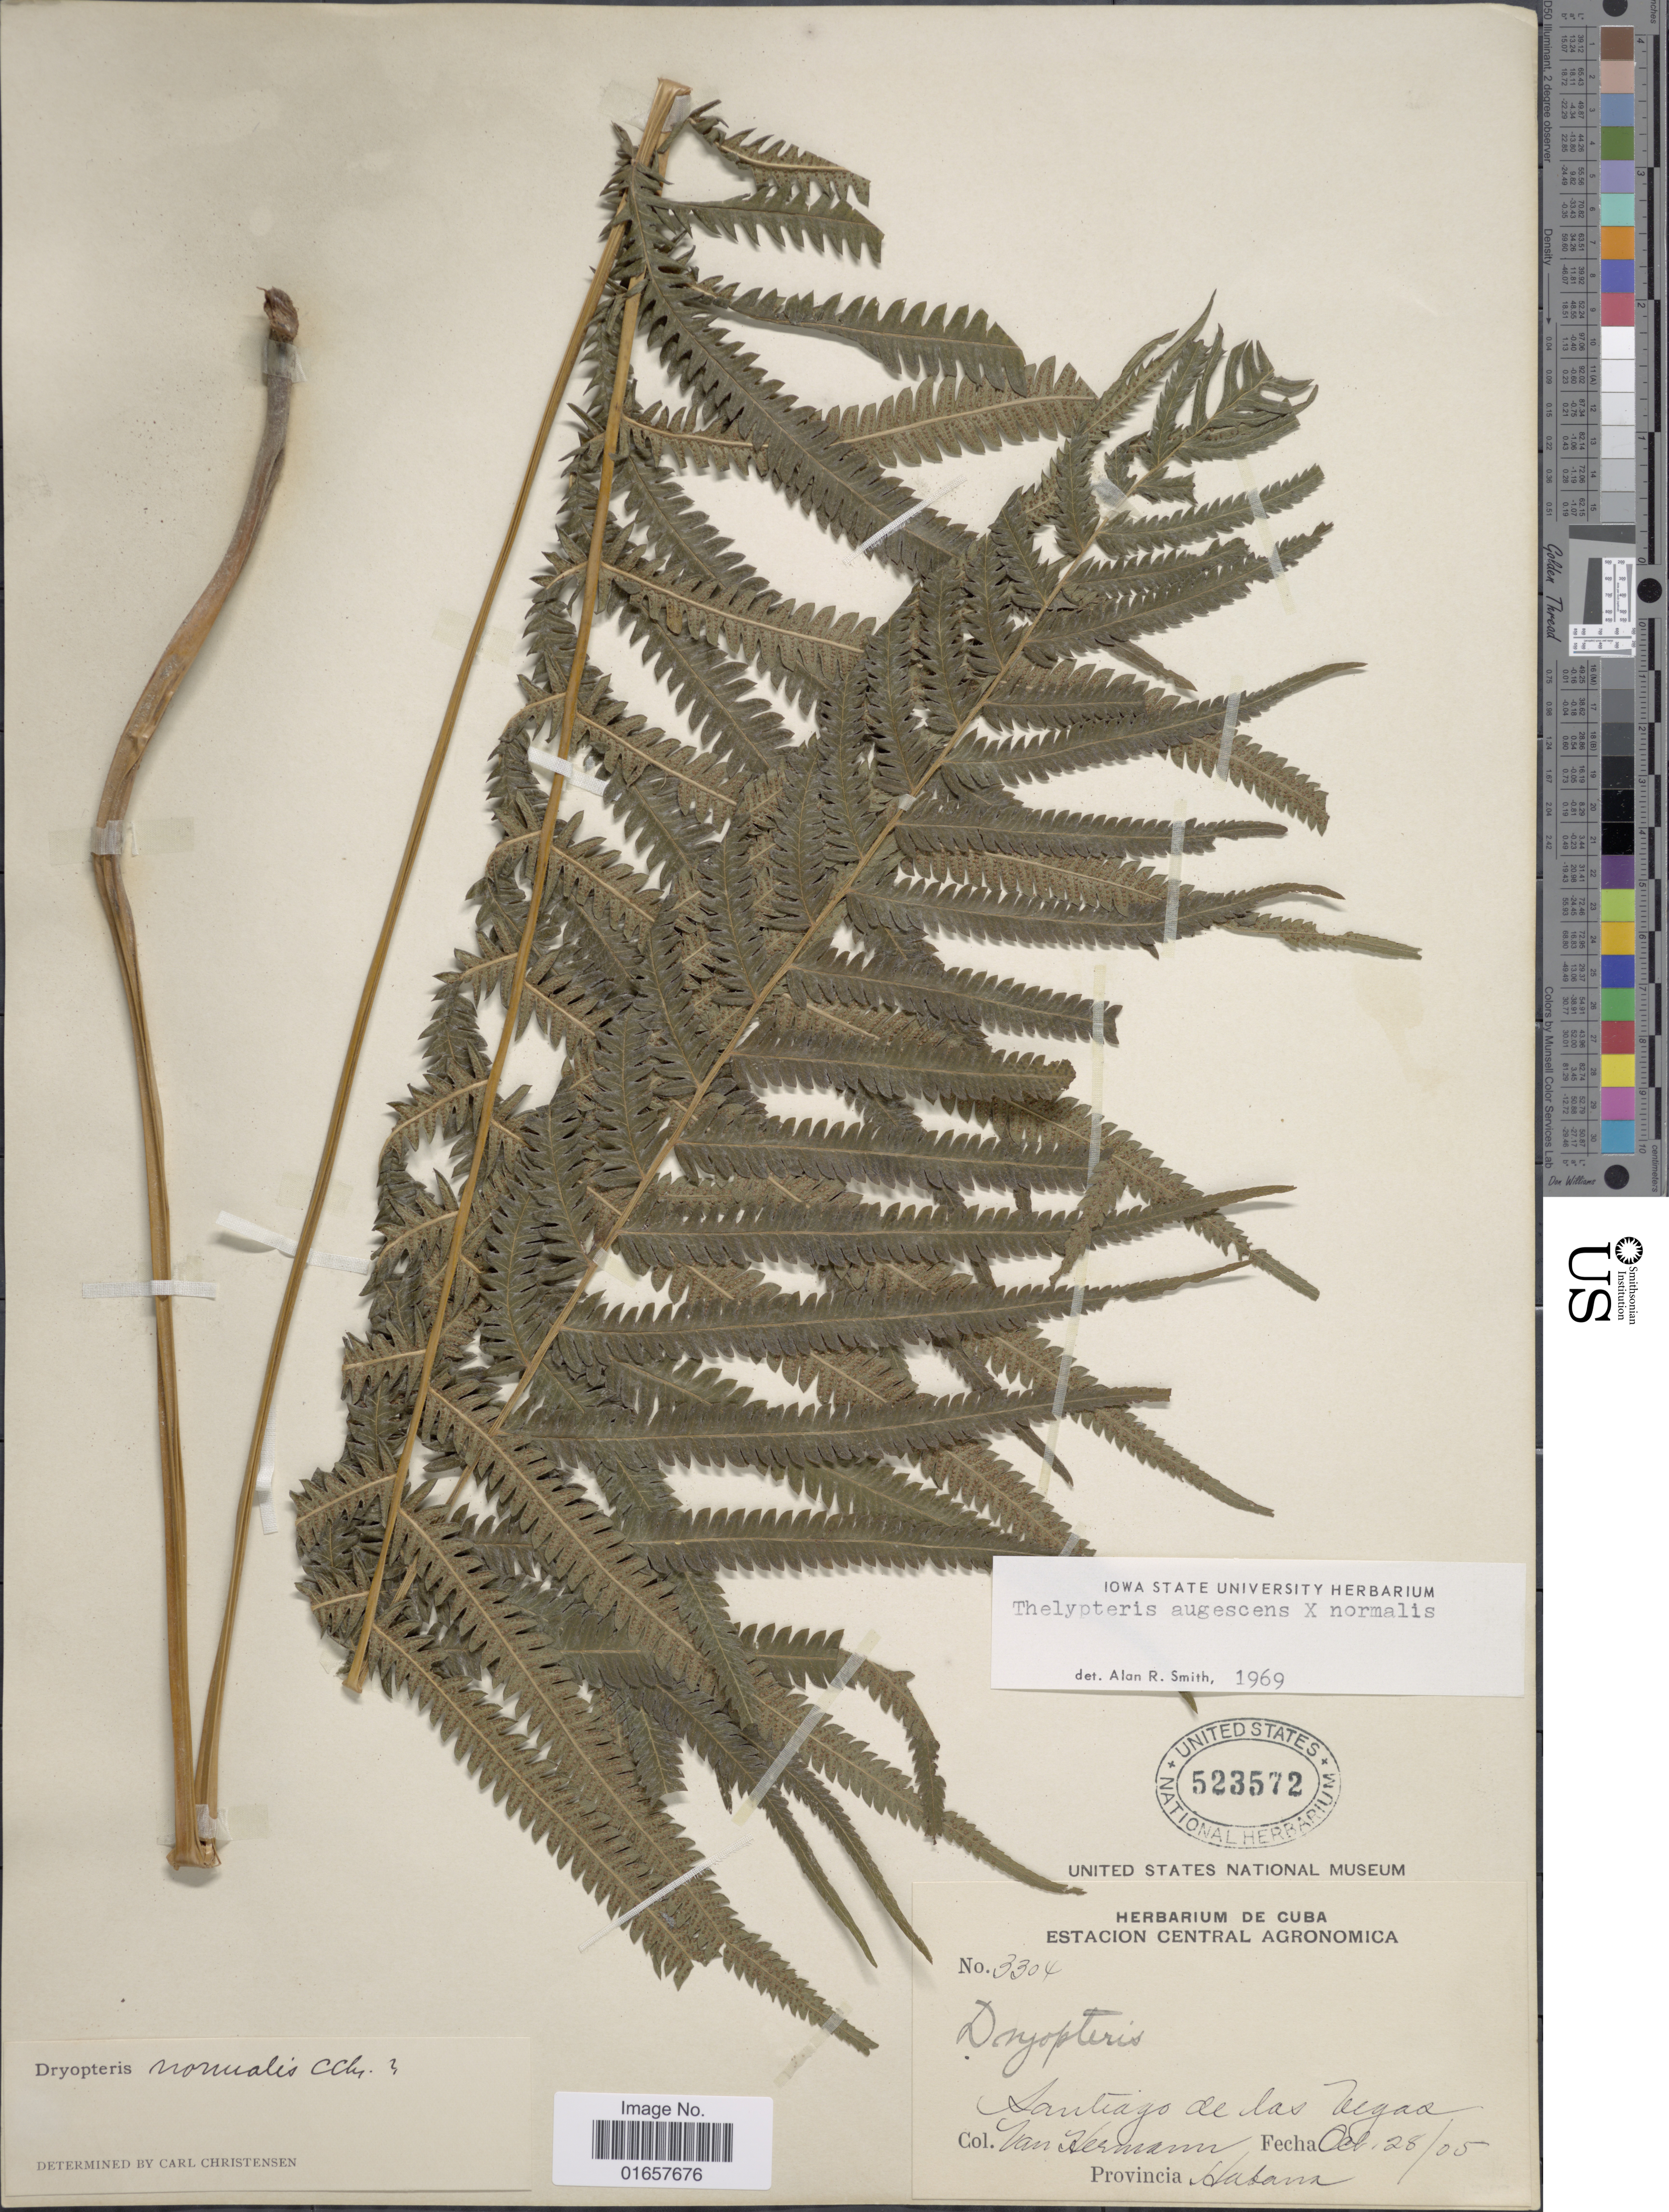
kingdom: Plantae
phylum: Tracheophyta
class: Polypodiopsida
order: Polypodiales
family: Thelypteridaceae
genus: Christella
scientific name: Christella augescens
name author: (Link) Pic. Serm.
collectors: Van Hermann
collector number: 3304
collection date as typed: Transcribed d/m/y: 28/10/5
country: Cuba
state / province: La Habana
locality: Santiago de las Vegas.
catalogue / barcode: US 523572